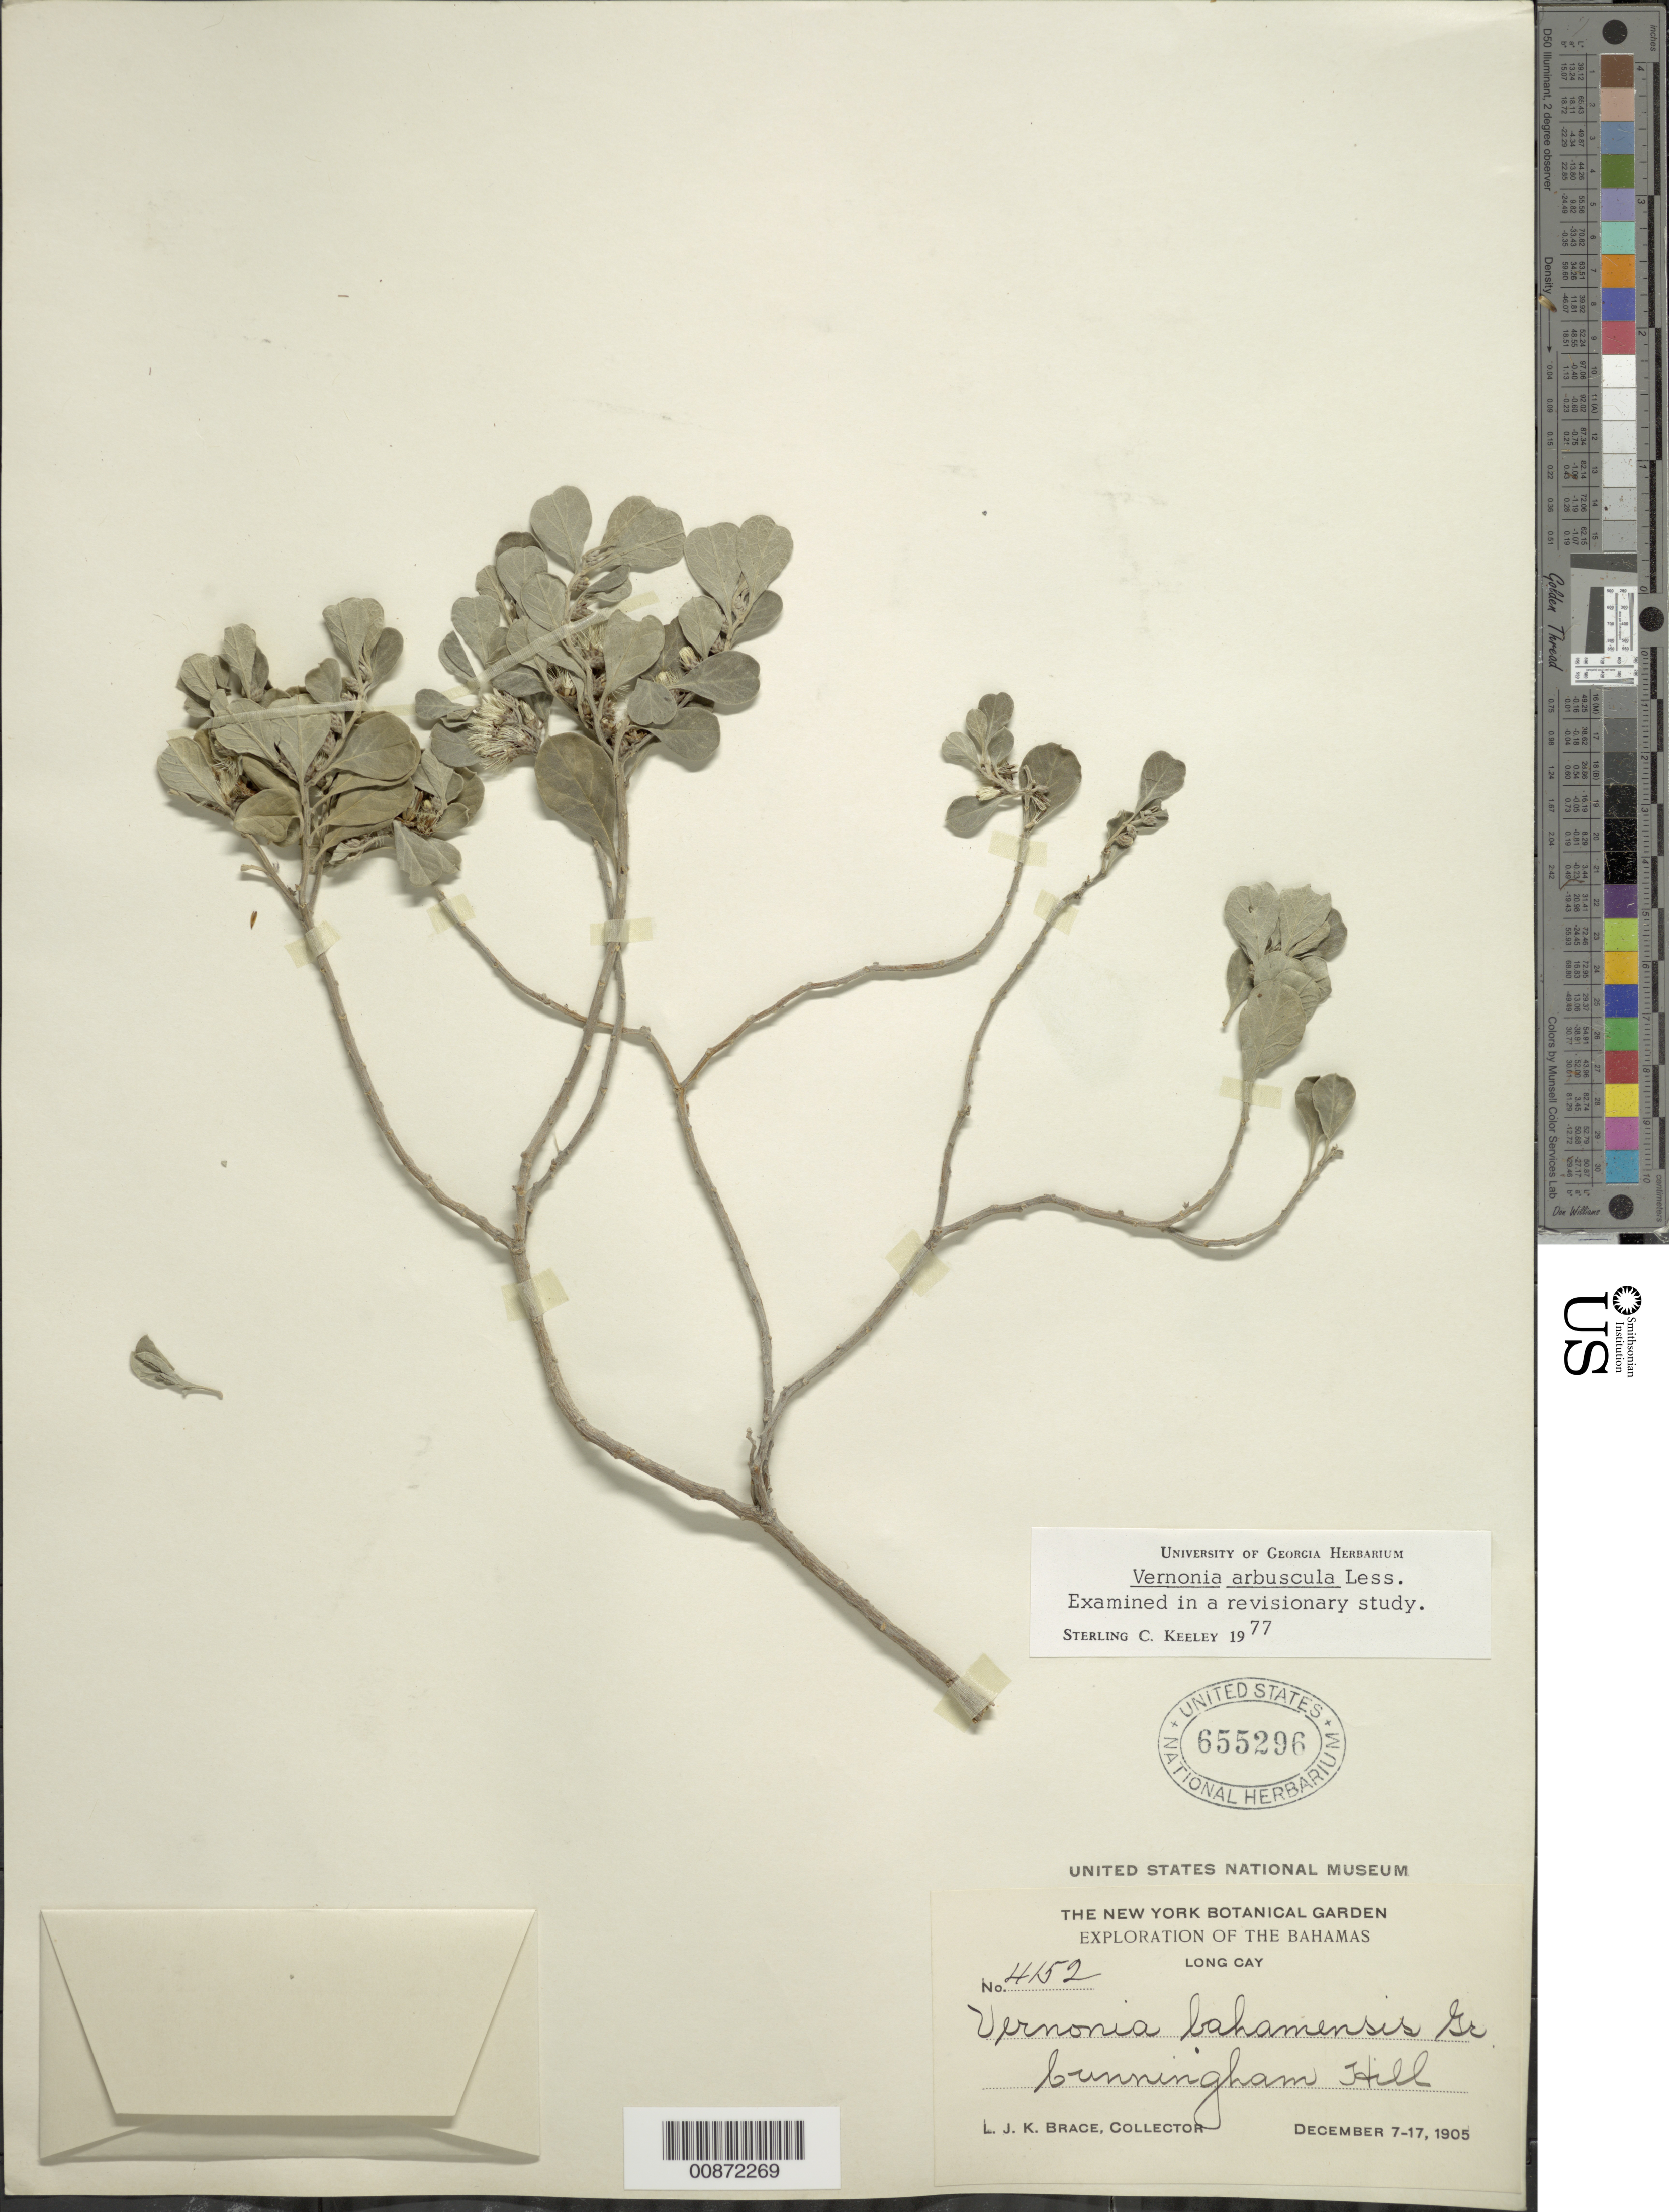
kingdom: Plantae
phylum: Tracheophyta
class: Magnoliopsida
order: Asterales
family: Asteraceae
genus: Lepidaploa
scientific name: Lepidaploa arbuscula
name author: (Less.) H. Rob.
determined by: Keeley, S. C.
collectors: L. J. K. Brace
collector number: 4152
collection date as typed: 07 Dec 1905 to 17 Dec 1905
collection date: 1905-12-07/1905-12-17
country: Bahamas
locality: Long Cay. Cunningham Hill.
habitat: Hill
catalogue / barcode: US 655296